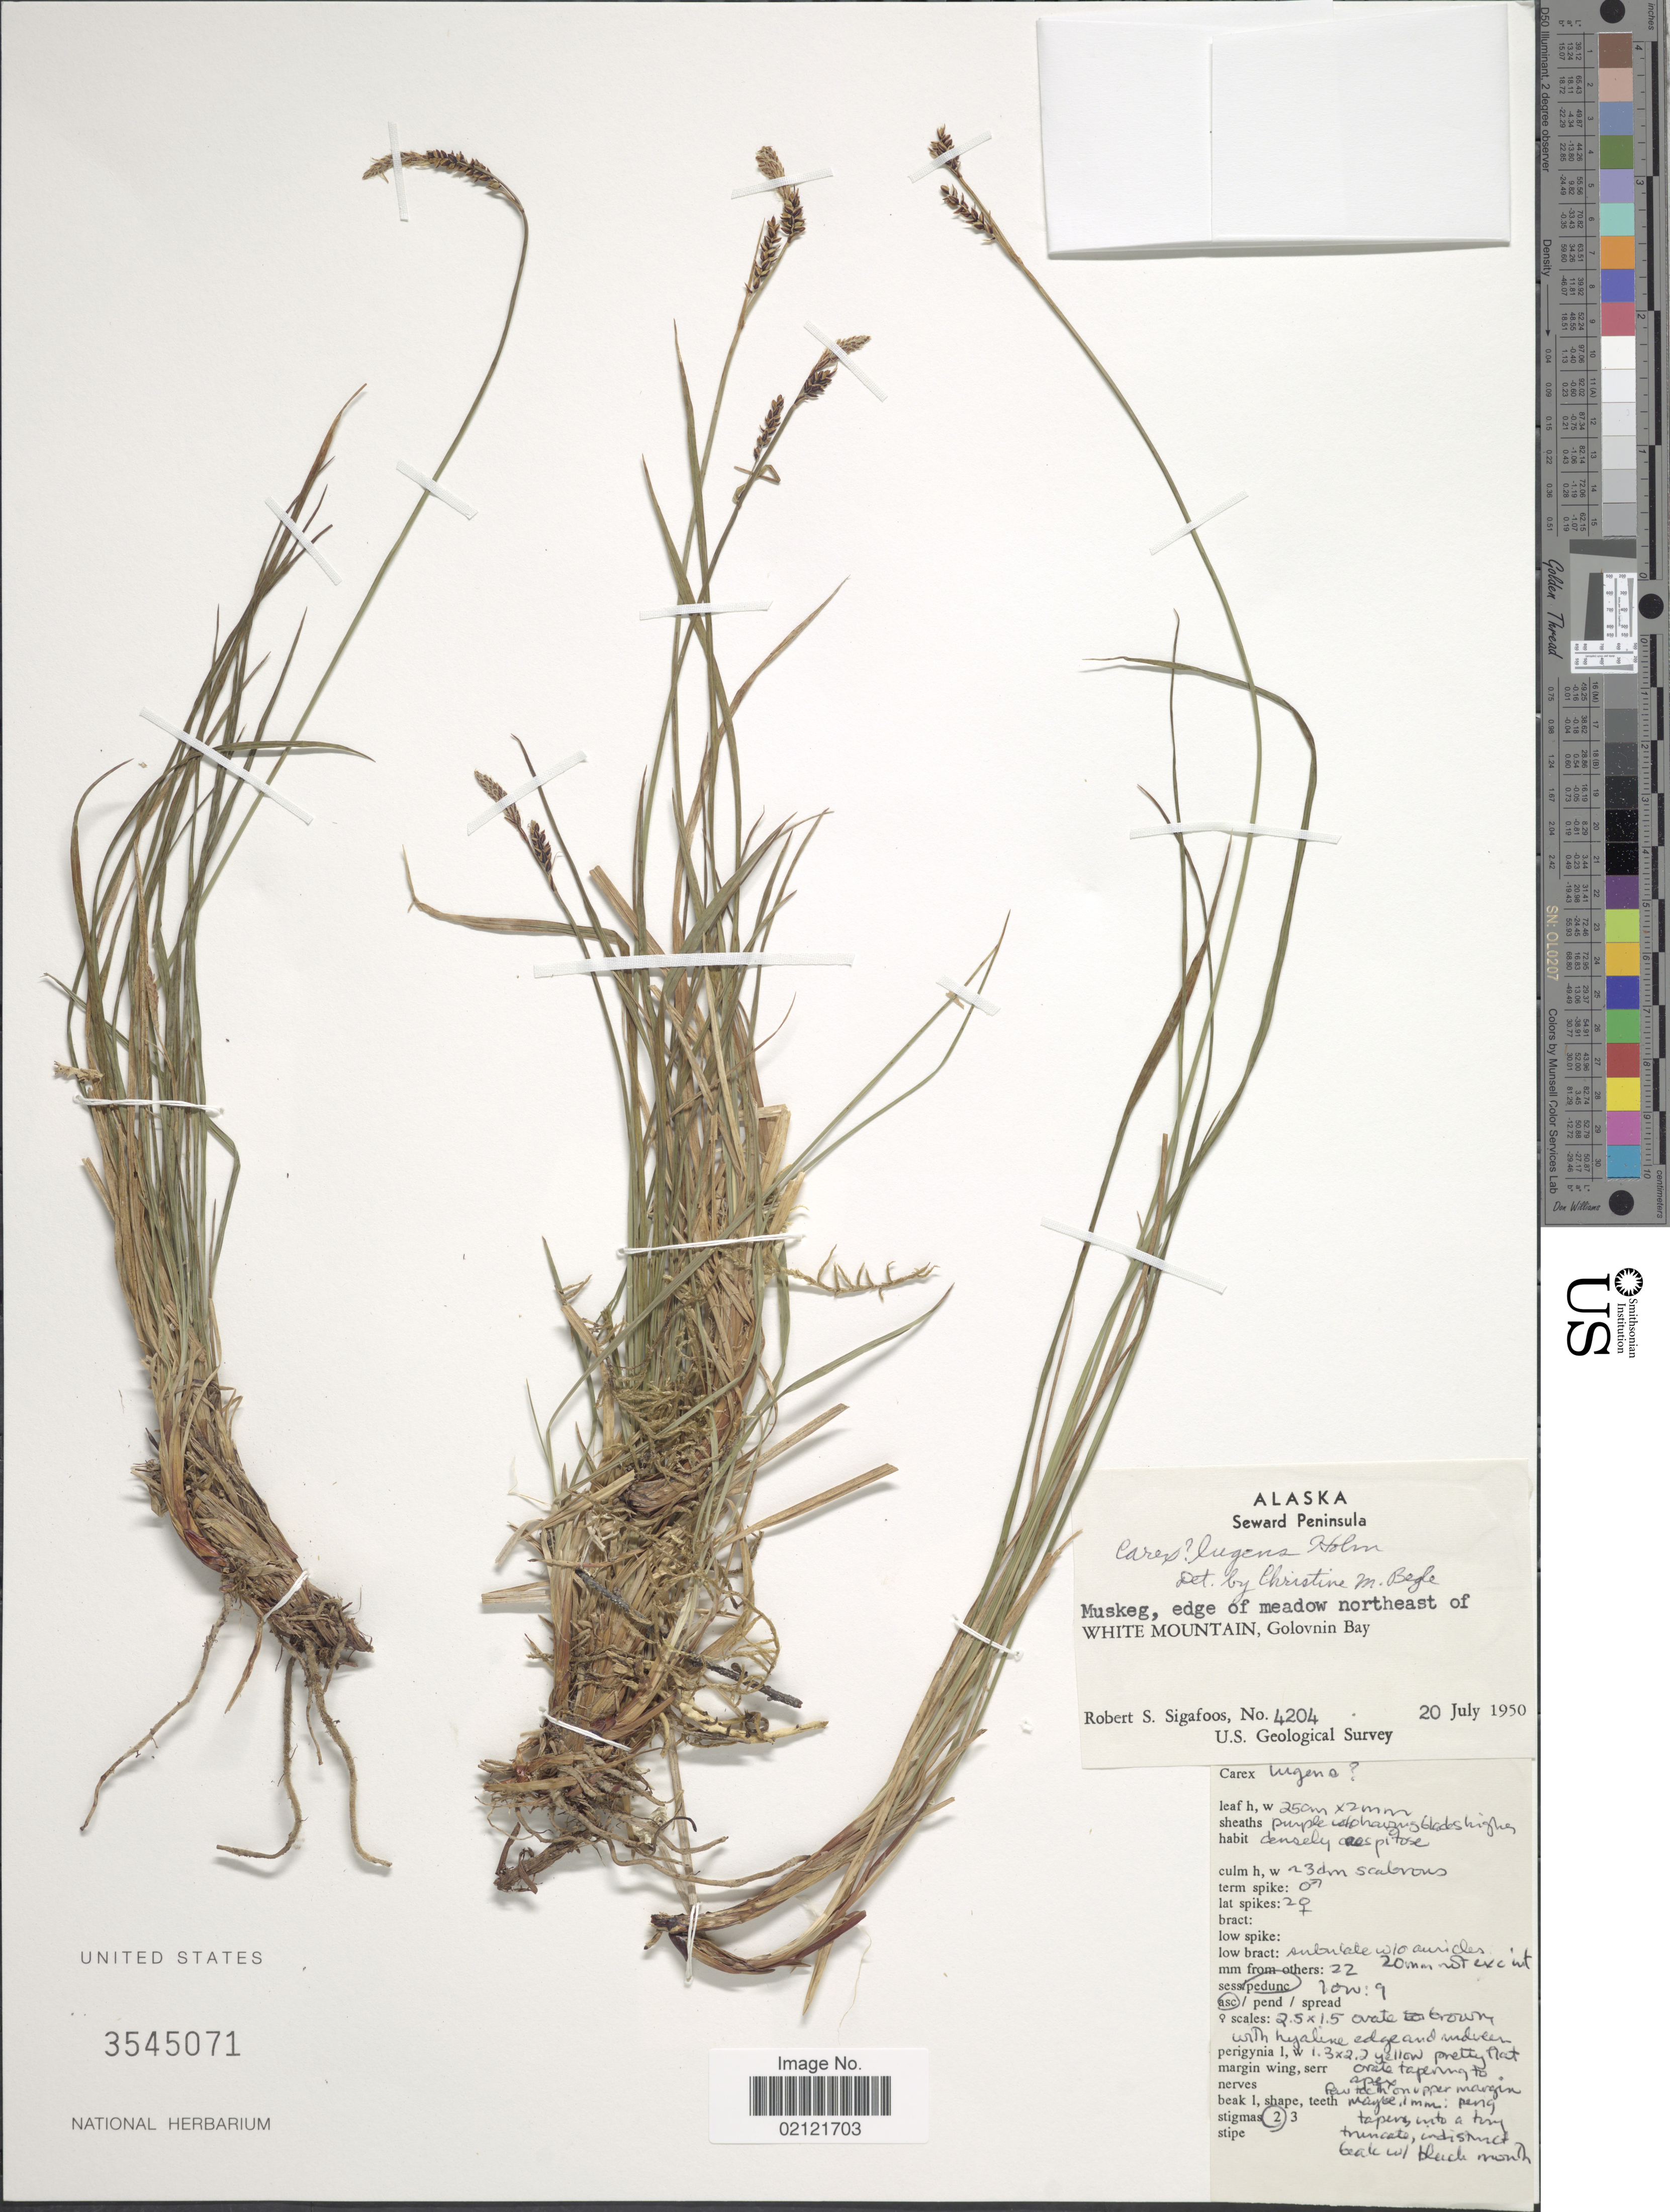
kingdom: Plantae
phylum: Tracheophyta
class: Liliopsida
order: Poales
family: Cyperaceae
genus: Carex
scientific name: Carex bigelowii subsp. lugens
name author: (Holm) T.V. Egorova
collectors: R. Sigafoos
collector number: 4204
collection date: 1950-07-20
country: United States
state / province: Alaska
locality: Seward Peninsula, Muskeg, edge of meadow northeast of White Mountain, Golovnin Bay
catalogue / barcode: US 3545071